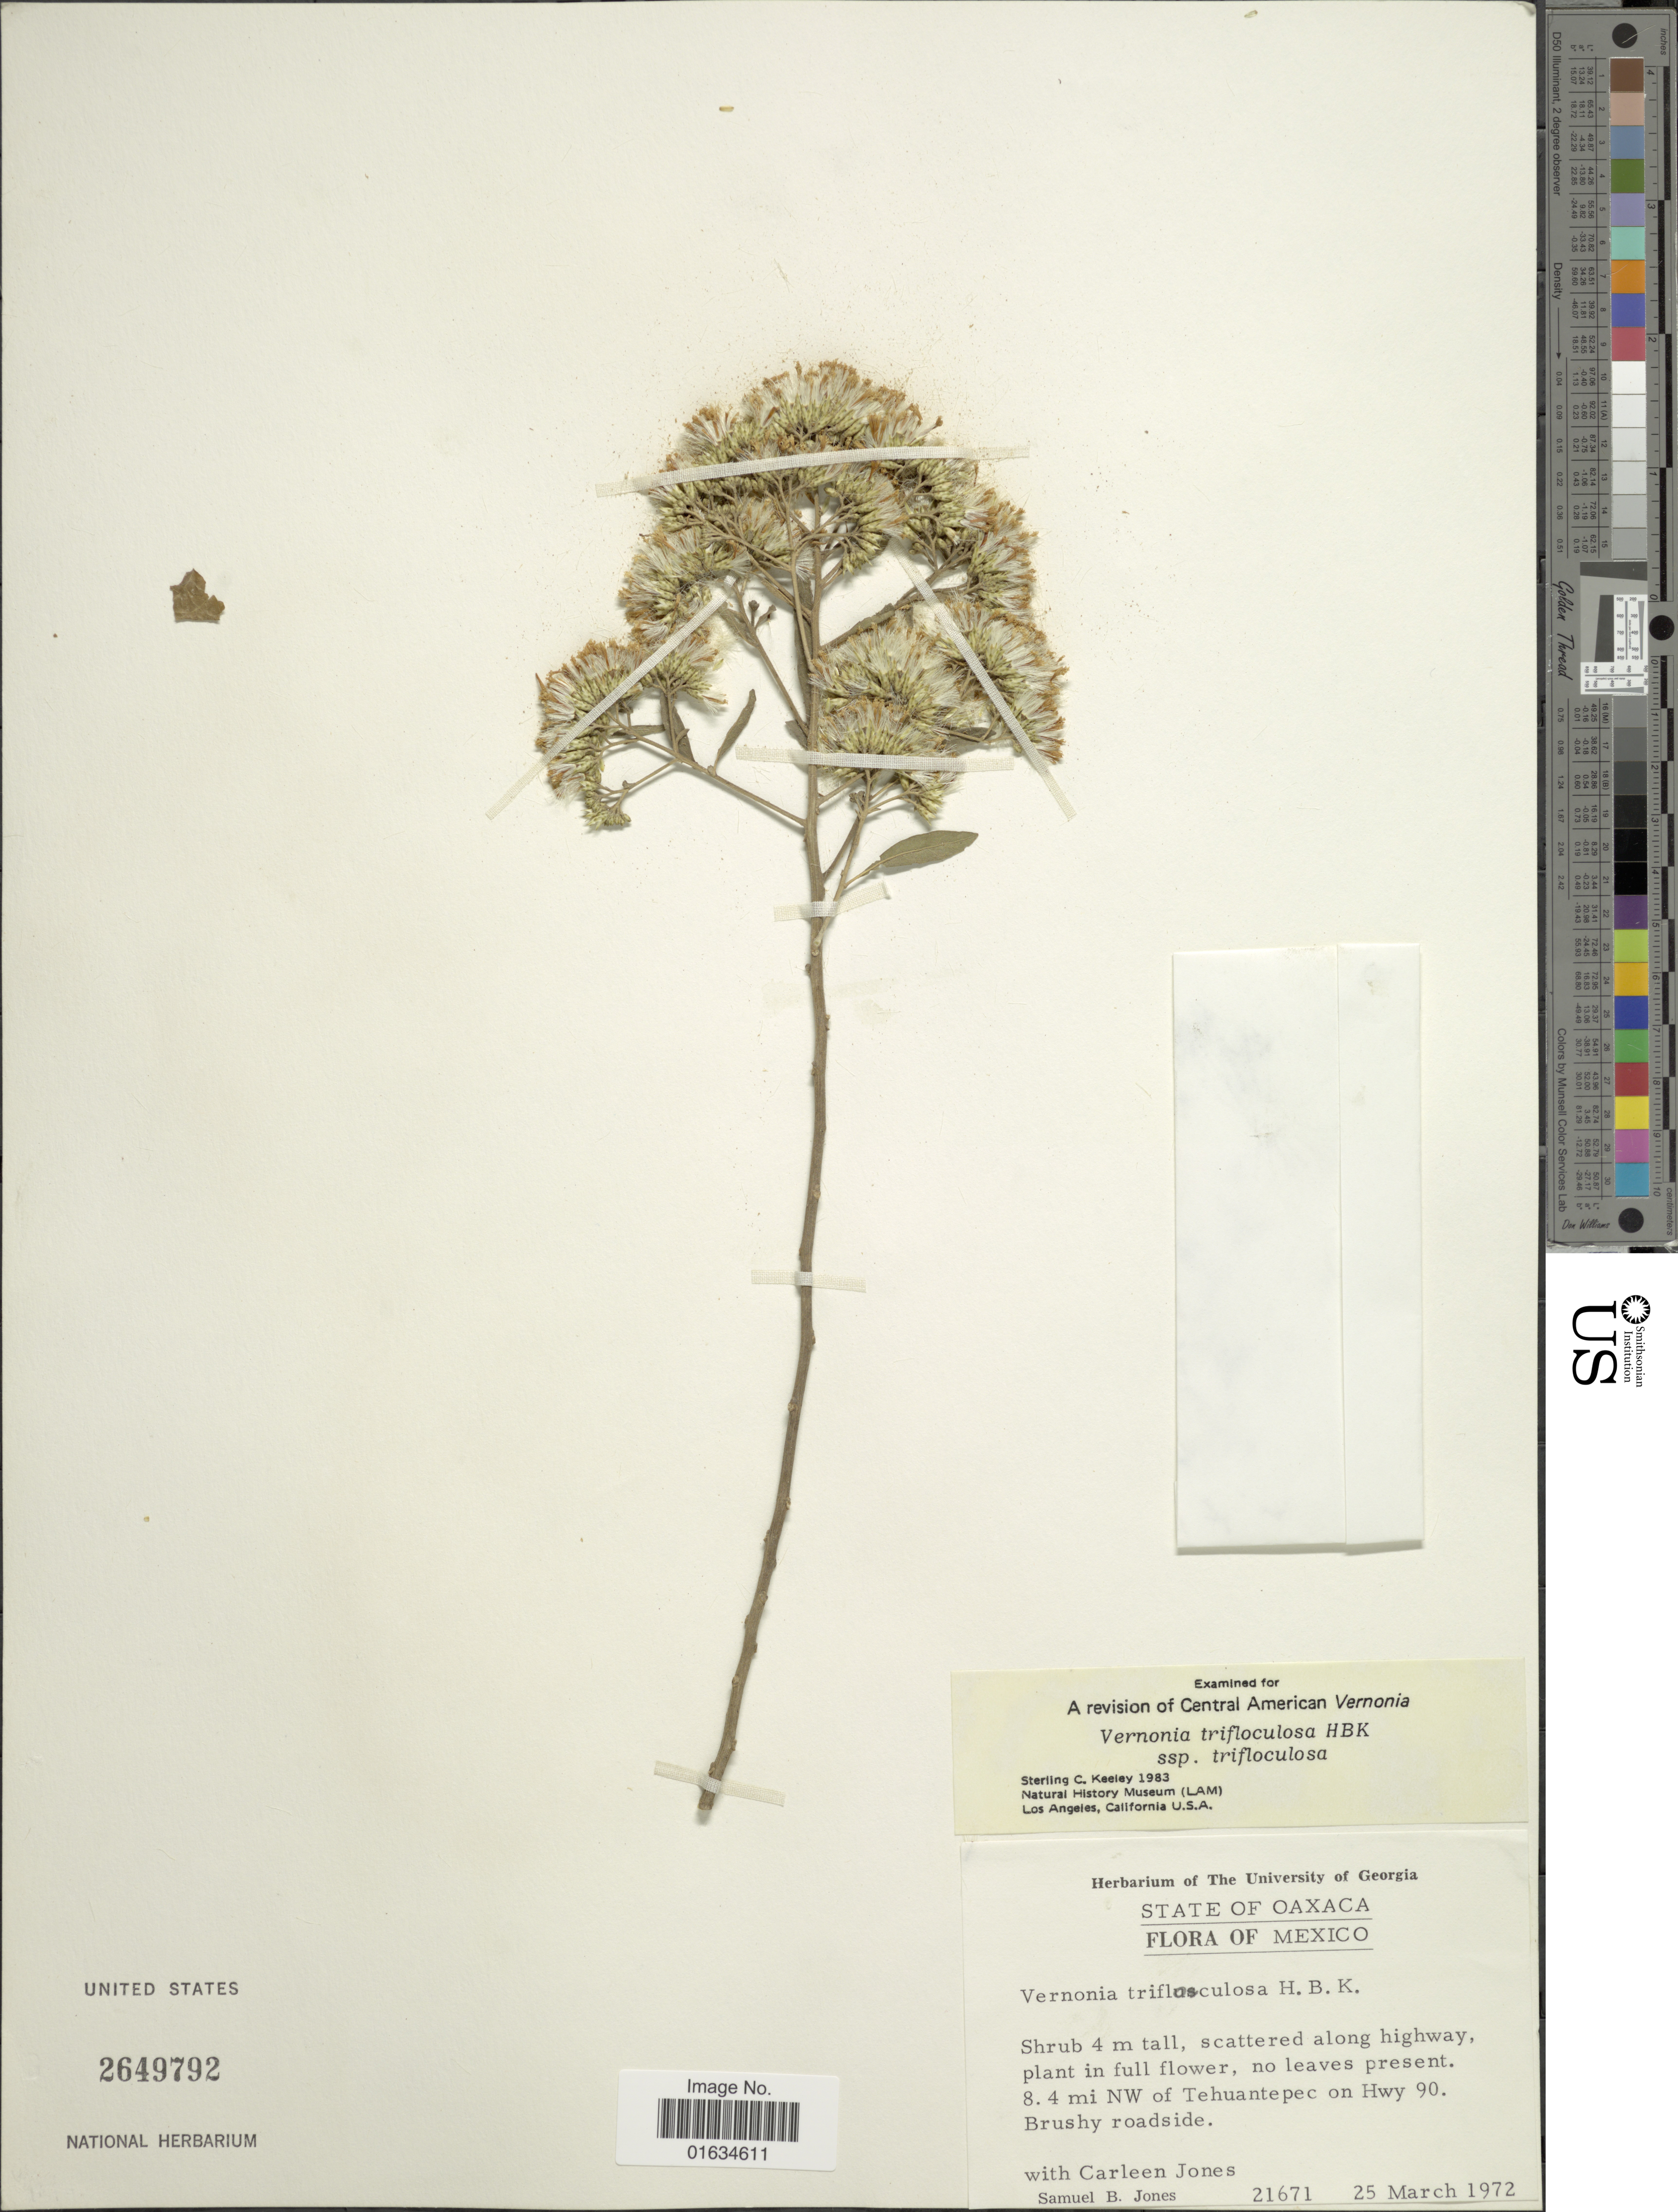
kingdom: Plantae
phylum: Tracheophyta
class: Magnoliopsida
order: Asterales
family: Asteraceae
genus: Eremosis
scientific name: Eremosis triflosculosa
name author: (Kunth) Gleason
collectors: S. B. Jones & Carleen Jones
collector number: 21671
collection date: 1972-03-25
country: Mexico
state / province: Oaxaca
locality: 8.4 mi NW of Tehuantepec on Hwy 90, Brushy roadside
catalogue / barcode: US 2649792